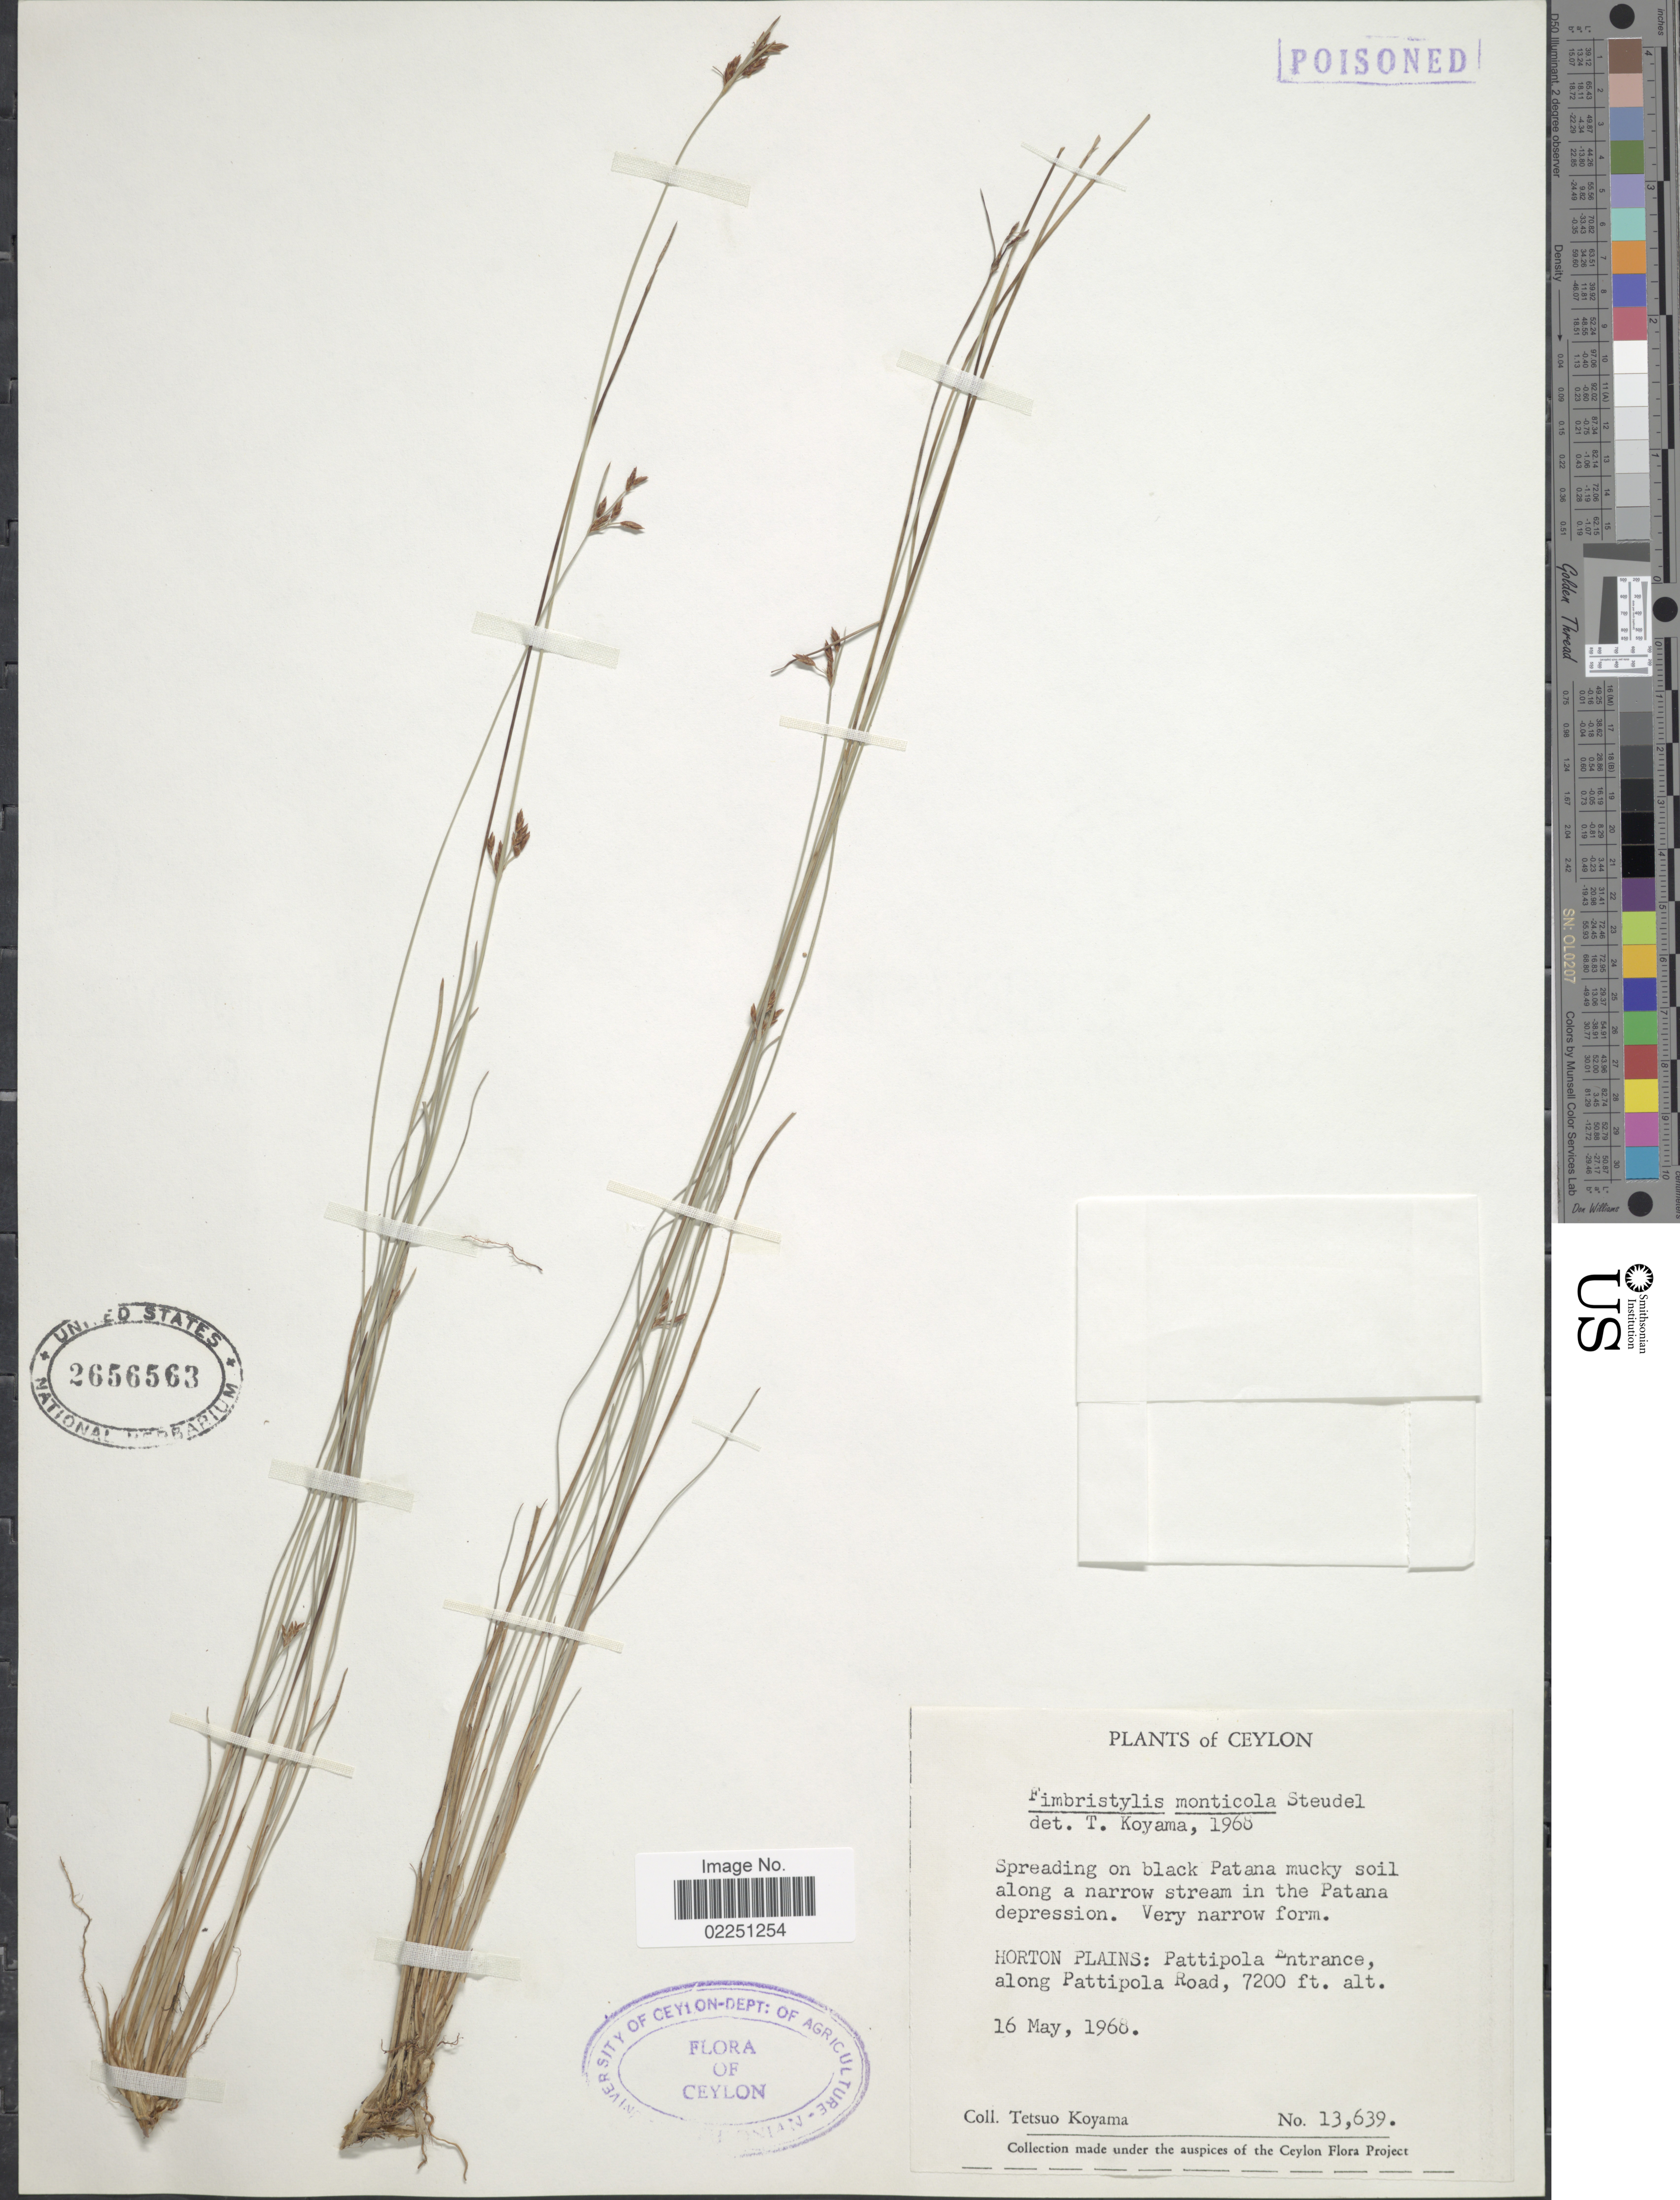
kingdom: Plantae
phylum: Tracheophyta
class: Liliopsida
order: Poales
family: Cyperaceae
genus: Fimbristylis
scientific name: Fimbristylis monticola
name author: Hochst. ex Steud.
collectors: T. Koyama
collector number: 13639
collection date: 1968-05-16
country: Sri Lanka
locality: Ceylon. Horton Plains: Pattipola Entrance, along Pattipola Road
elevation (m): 2195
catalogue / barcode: US 2656563